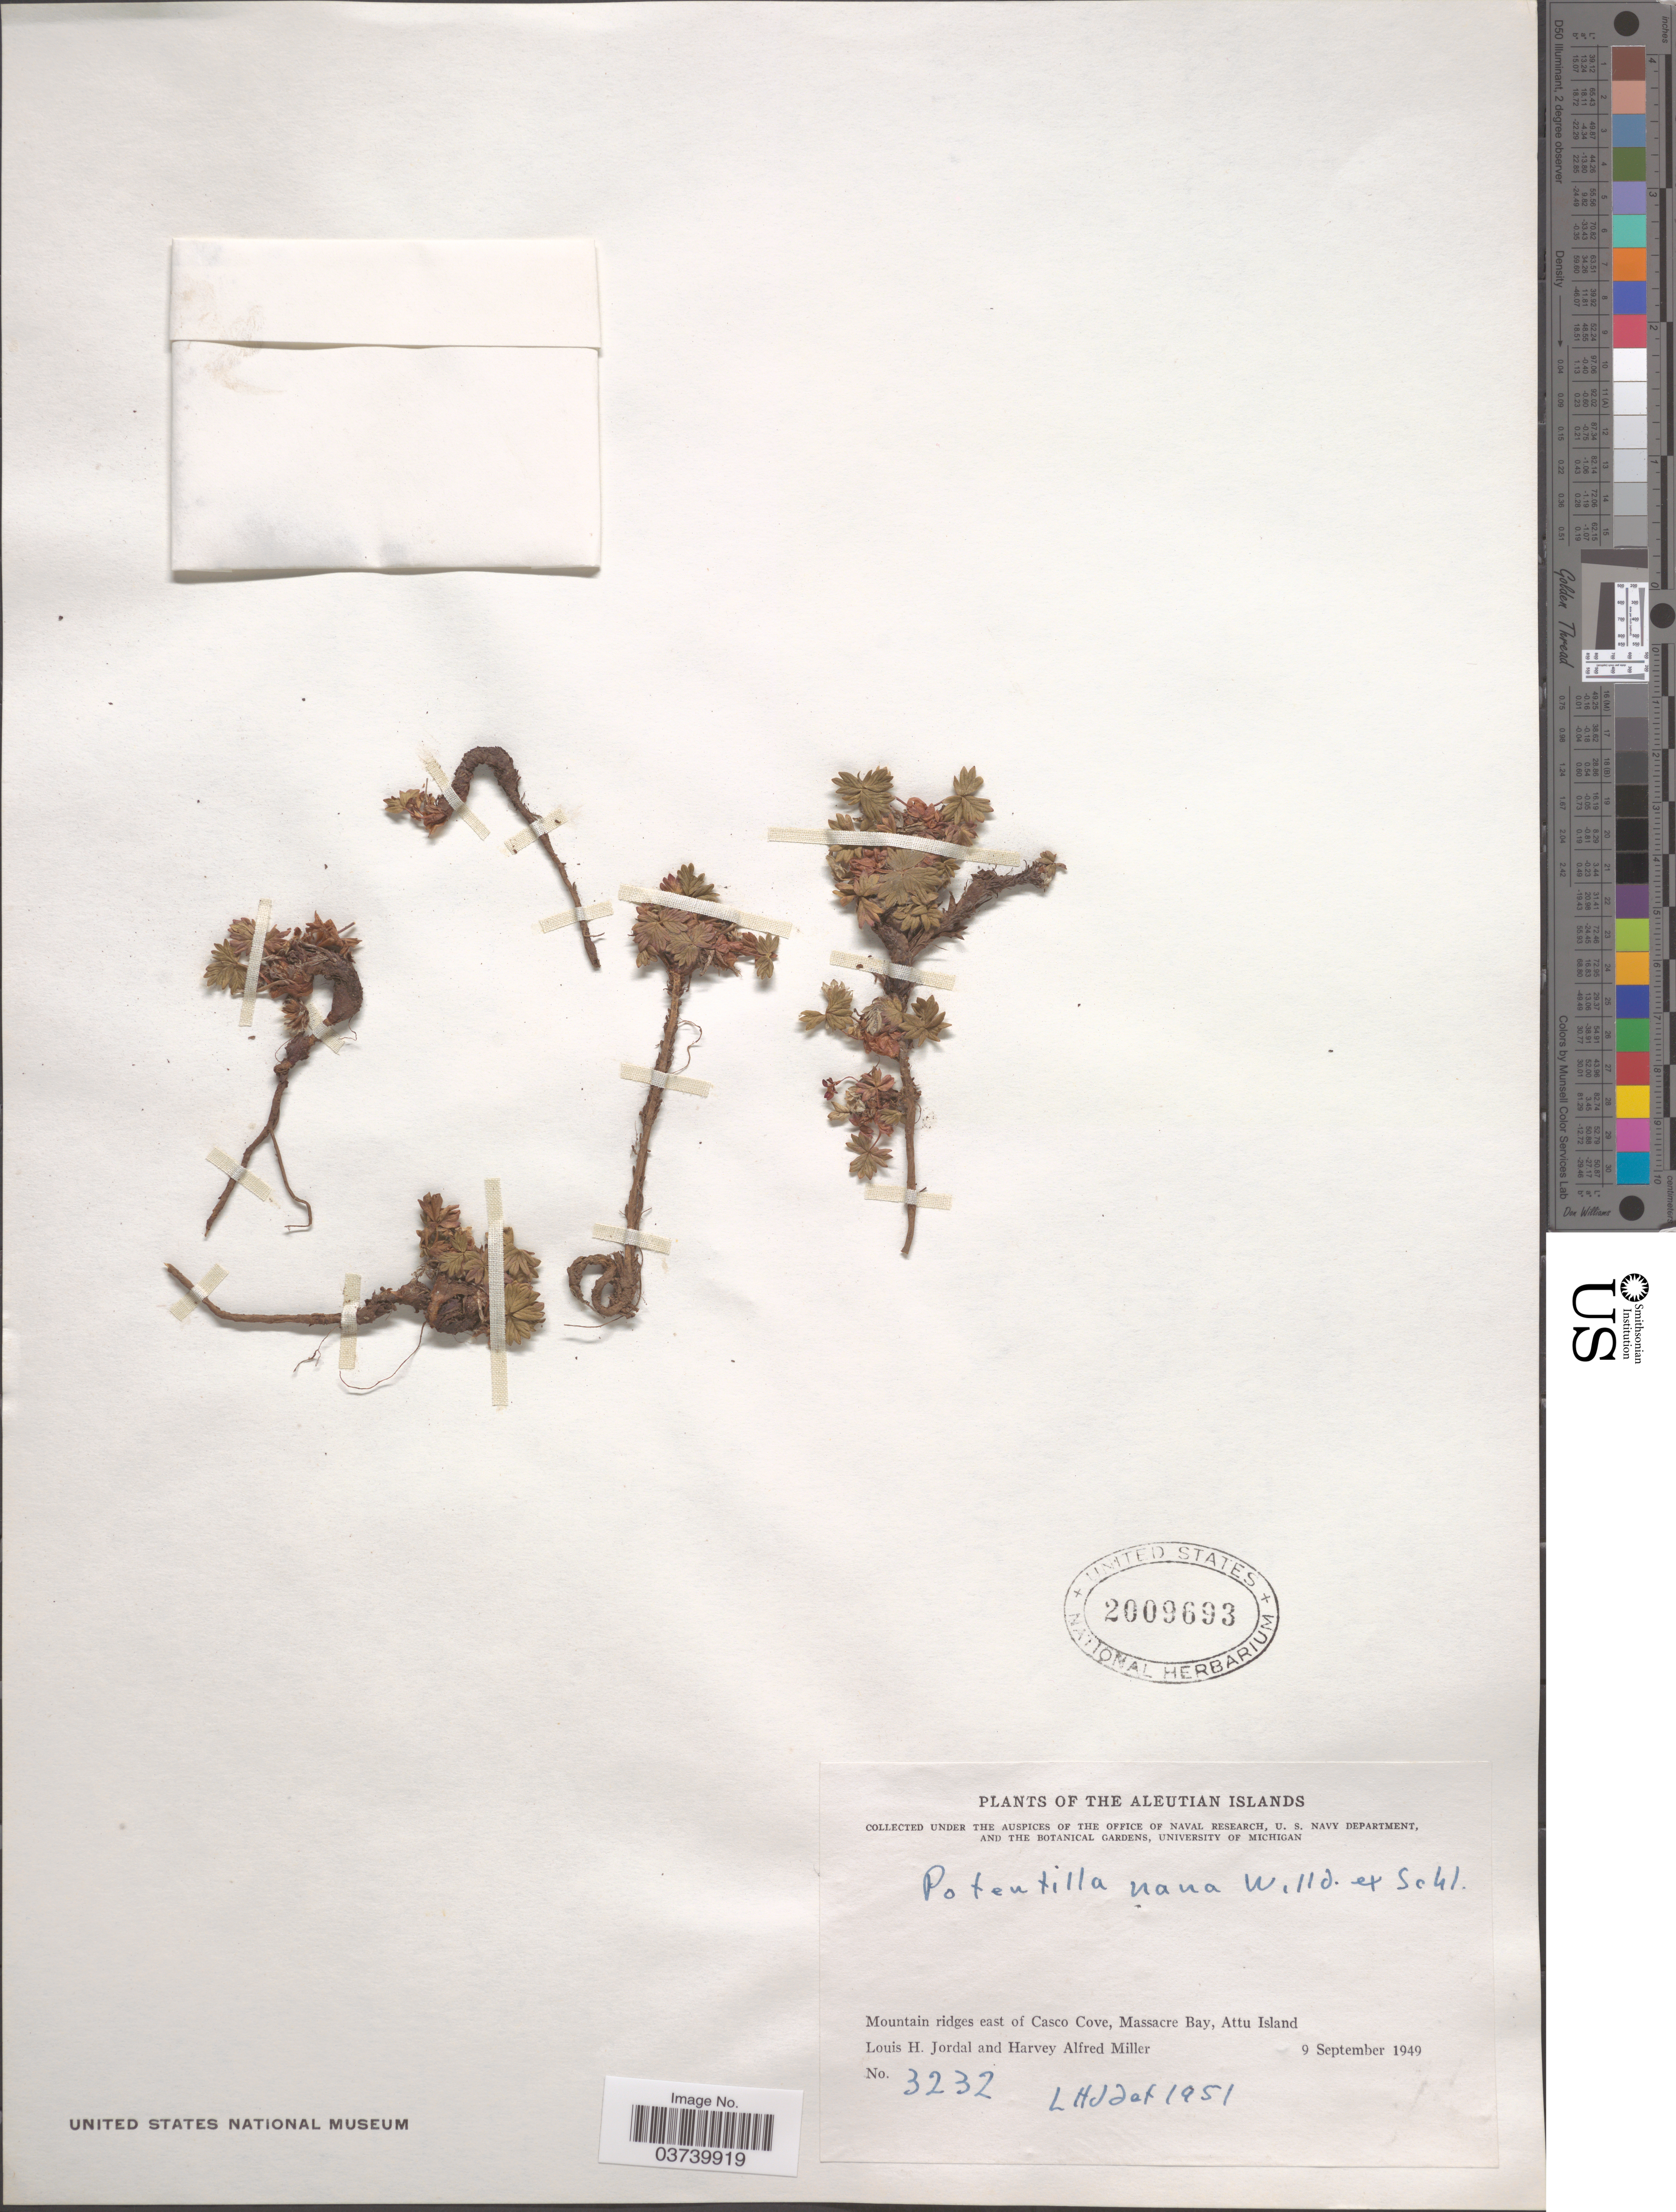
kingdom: Plantae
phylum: Tracheophyta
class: Magnoliopsida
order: Rosales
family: Rosaceae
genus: Potentilla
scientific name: Potentilla hyparctica subsp. hyparctica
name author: Malte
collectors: L. Jordal & H. A. Miller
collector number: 3232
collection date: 1949-09-09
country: United States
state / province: Alaska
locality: The Aleutian Islands. Mountain ridges east of Casco Cove, Massacre Bay, Attu Island.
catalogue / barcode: US 2009693